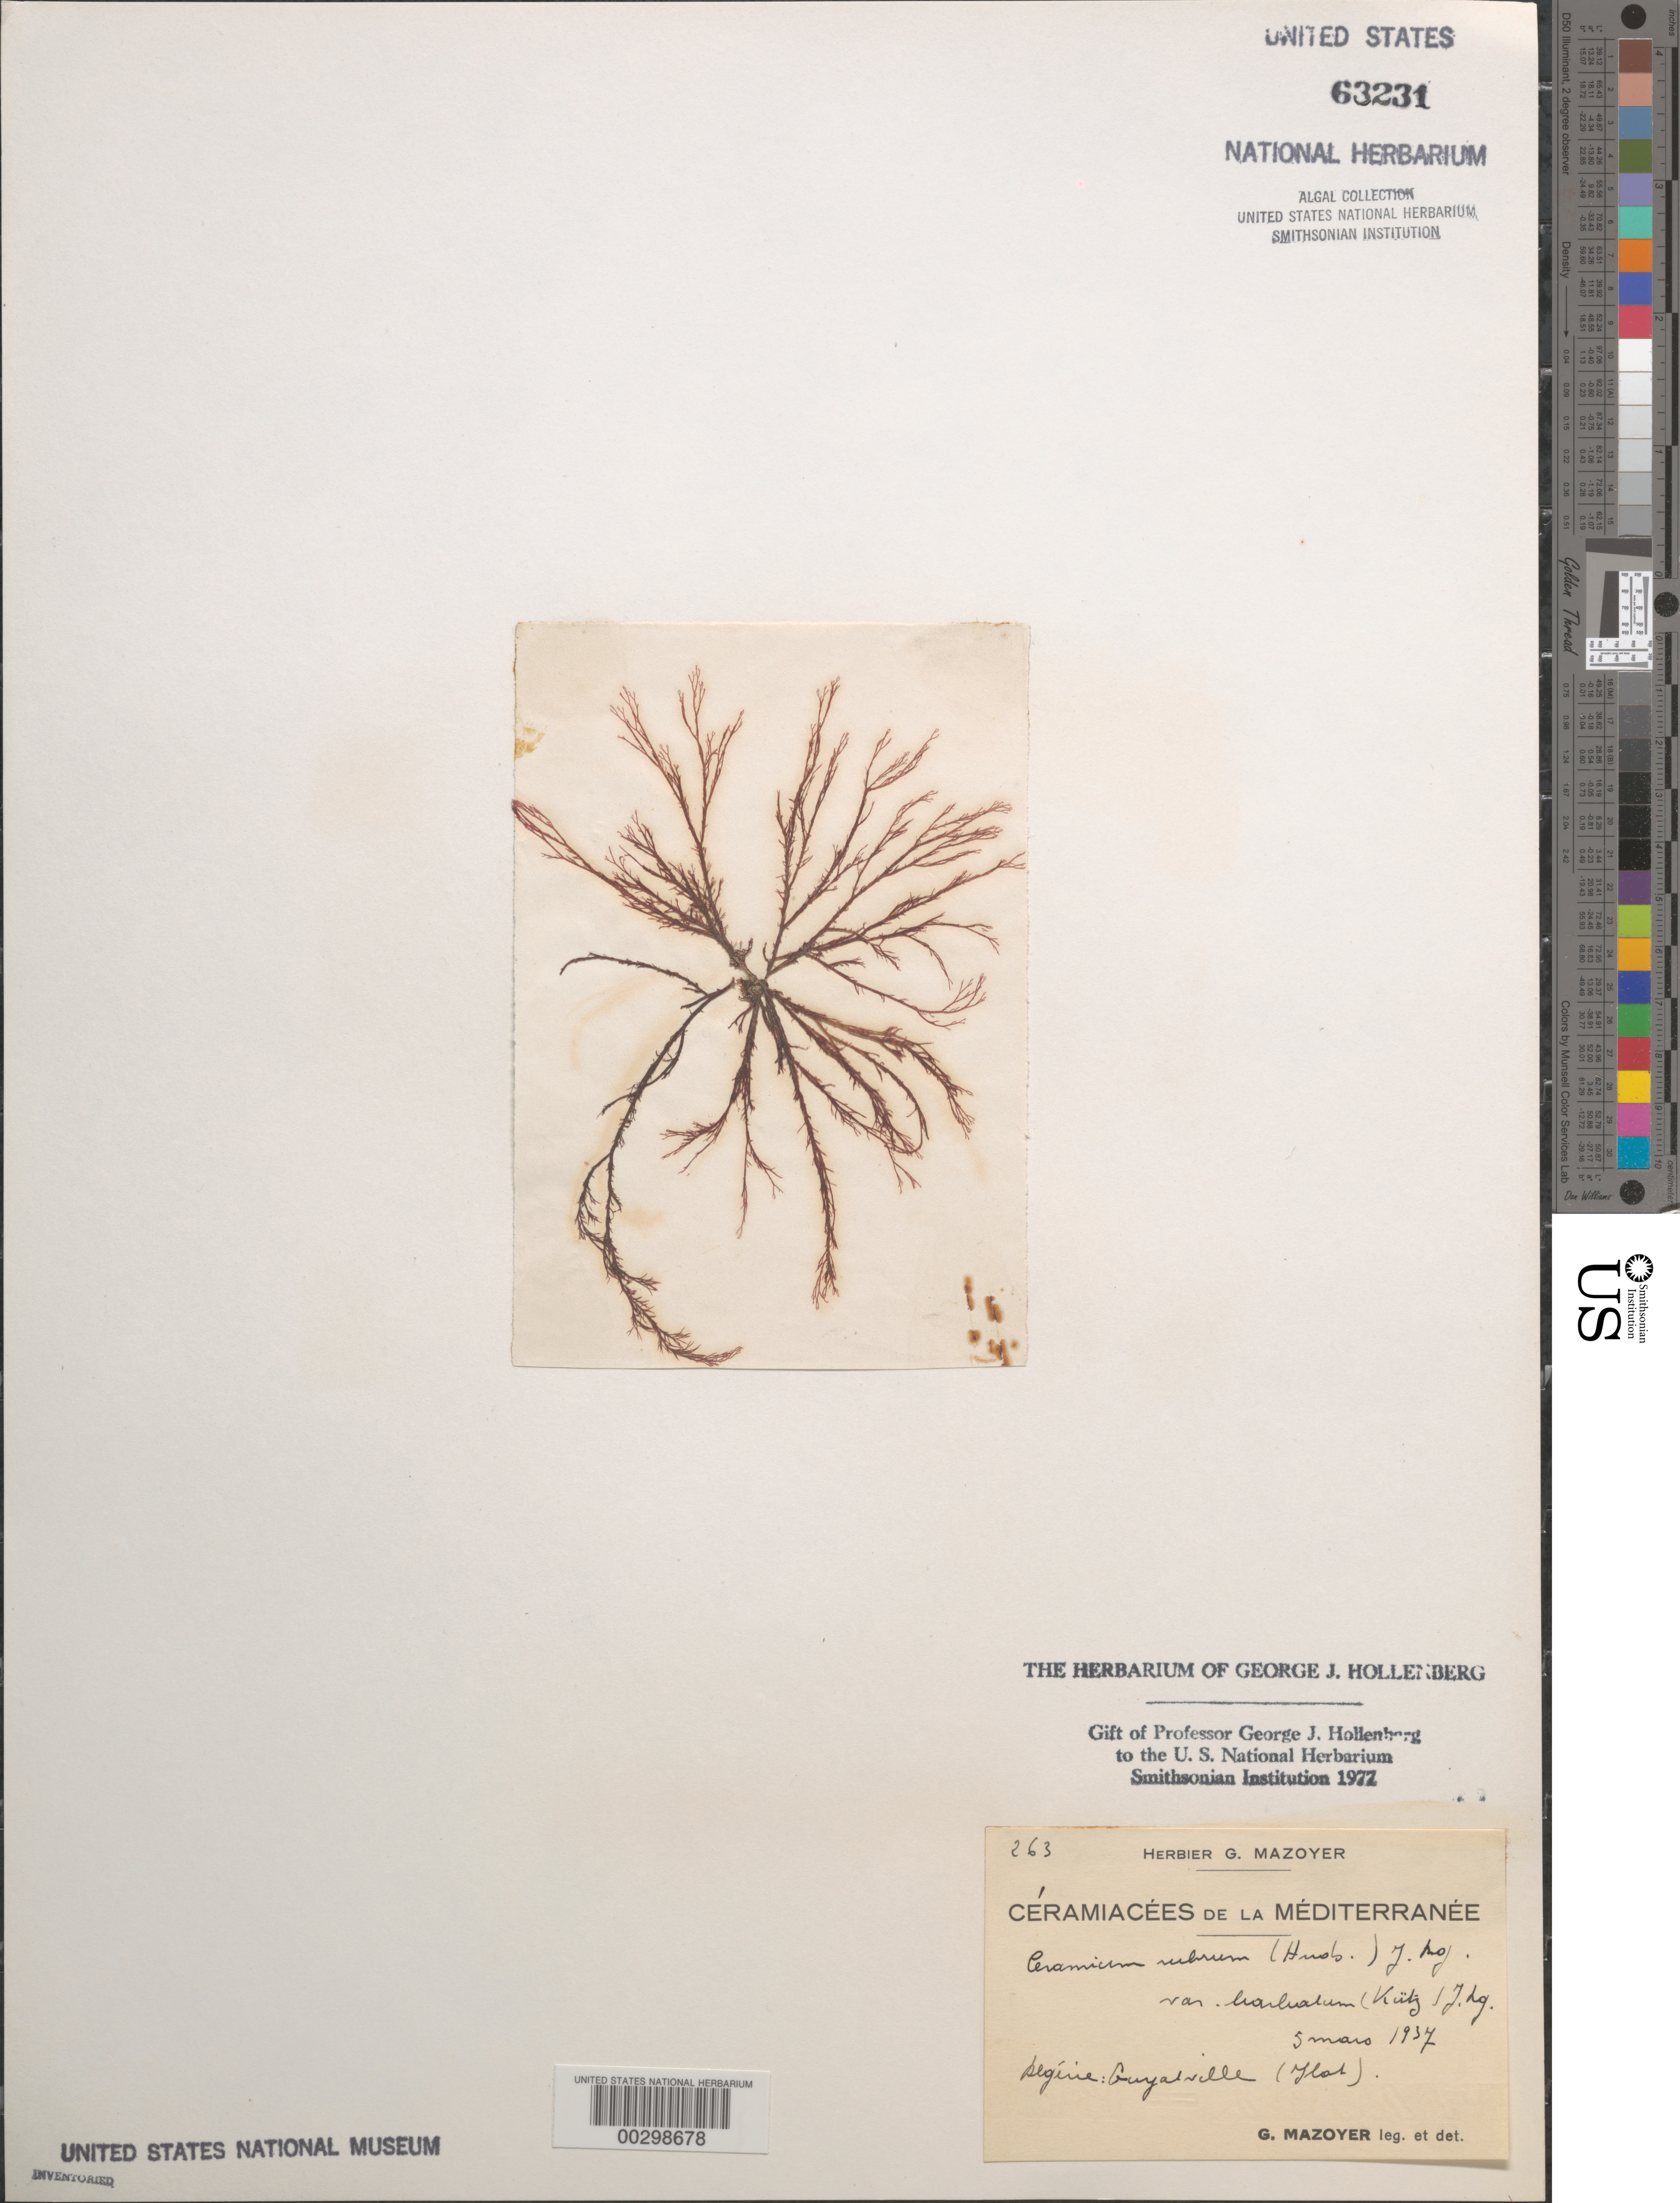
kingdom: Plantae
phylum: Rhodophyta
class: Florideophyceae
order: Ceramiales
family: Ceramiaceae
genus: Ceramium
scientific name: Ceramium rubrum var. barbatum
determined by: Feldman-Mazoyer, G.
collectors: G. Feldman-Mazoyer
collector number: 263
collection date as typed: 05 Mar 1937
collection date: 1937-03-05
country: Algeria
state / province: Alger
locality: Guyotville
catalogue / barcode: US 63231